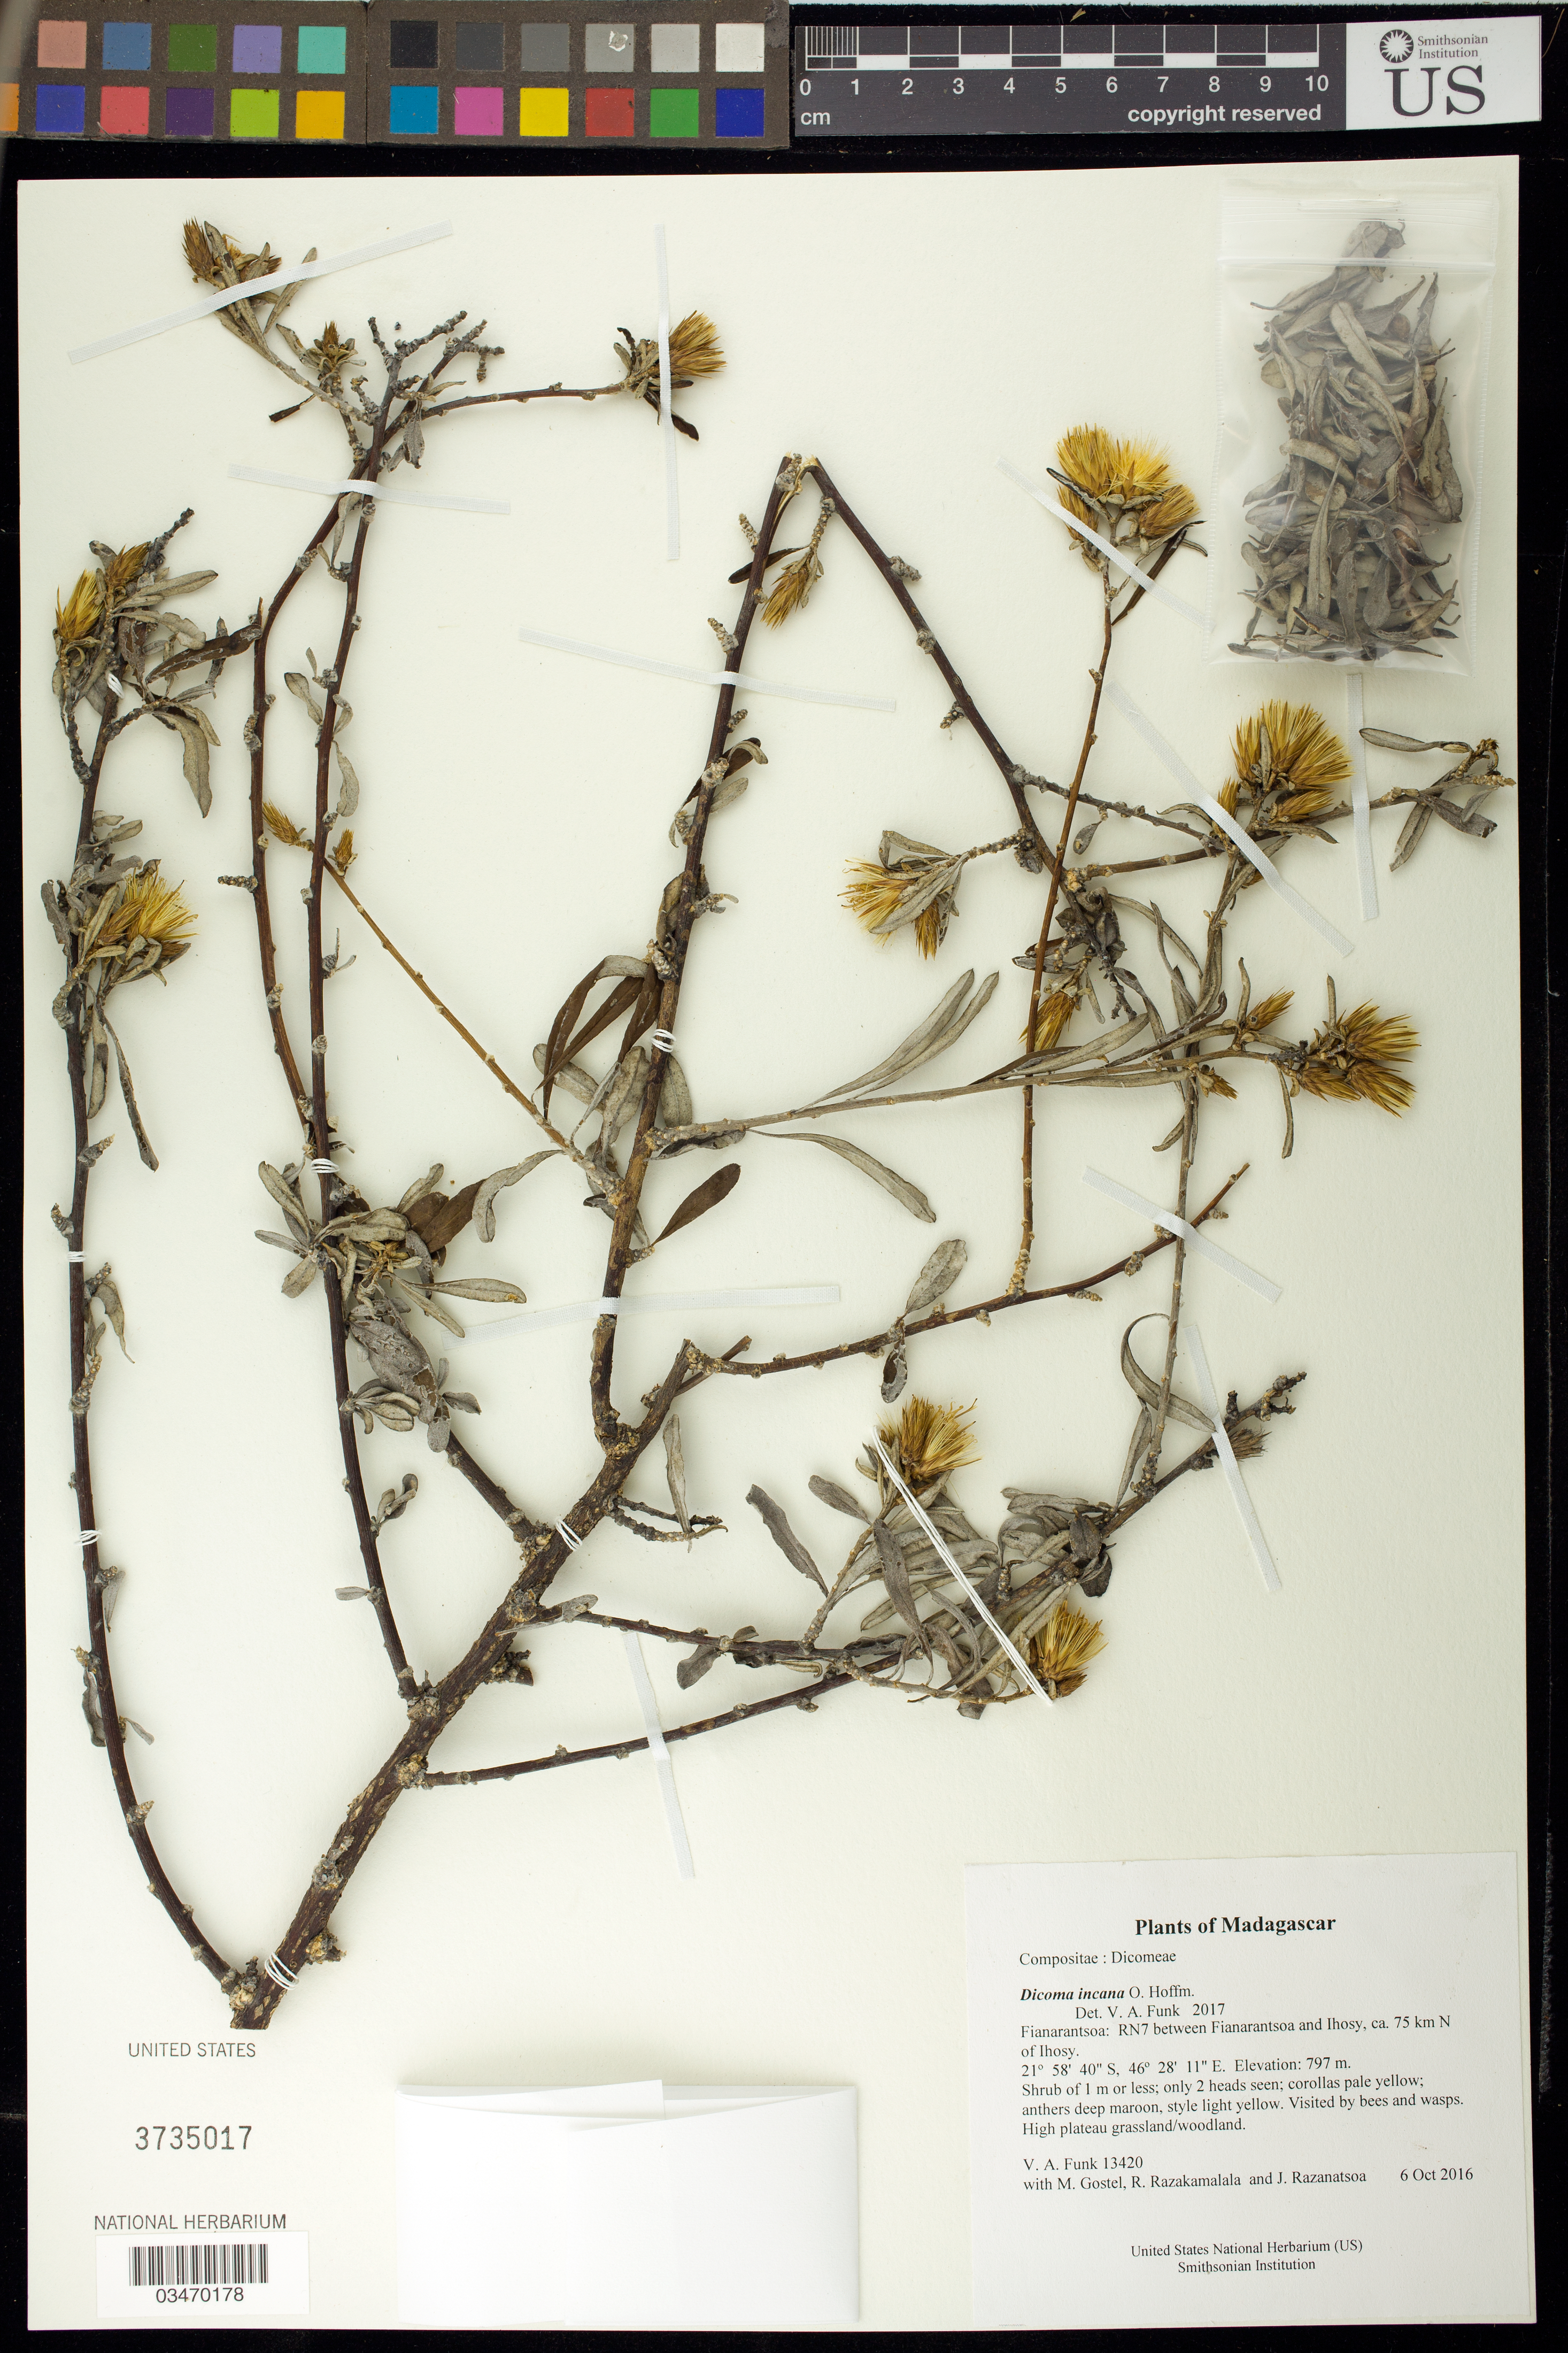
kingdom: Plantae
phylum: Tracheophyta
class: Magnoliopsida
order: Asterales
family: Asteraceae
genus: Dicoma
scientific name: Dicoma incana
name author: O. Hoffm.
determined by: Funk, Vicki A., (BOT), Smithsonian Institution - National Museum of Natural History (UNITED STATES)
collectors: M. R. Gostel, R. Razakamalala & J. Razanatsoa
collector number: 13420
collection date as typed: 6 Oct 2016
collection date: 2016-10-06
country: Madagascar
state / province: Haute Matsiatra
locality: RN7 between Fianarantsoa and Ihosy, ca. 75 km N of Ihosy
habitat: High plateau grassland/woodland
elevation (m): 797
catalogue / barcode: US 3735017